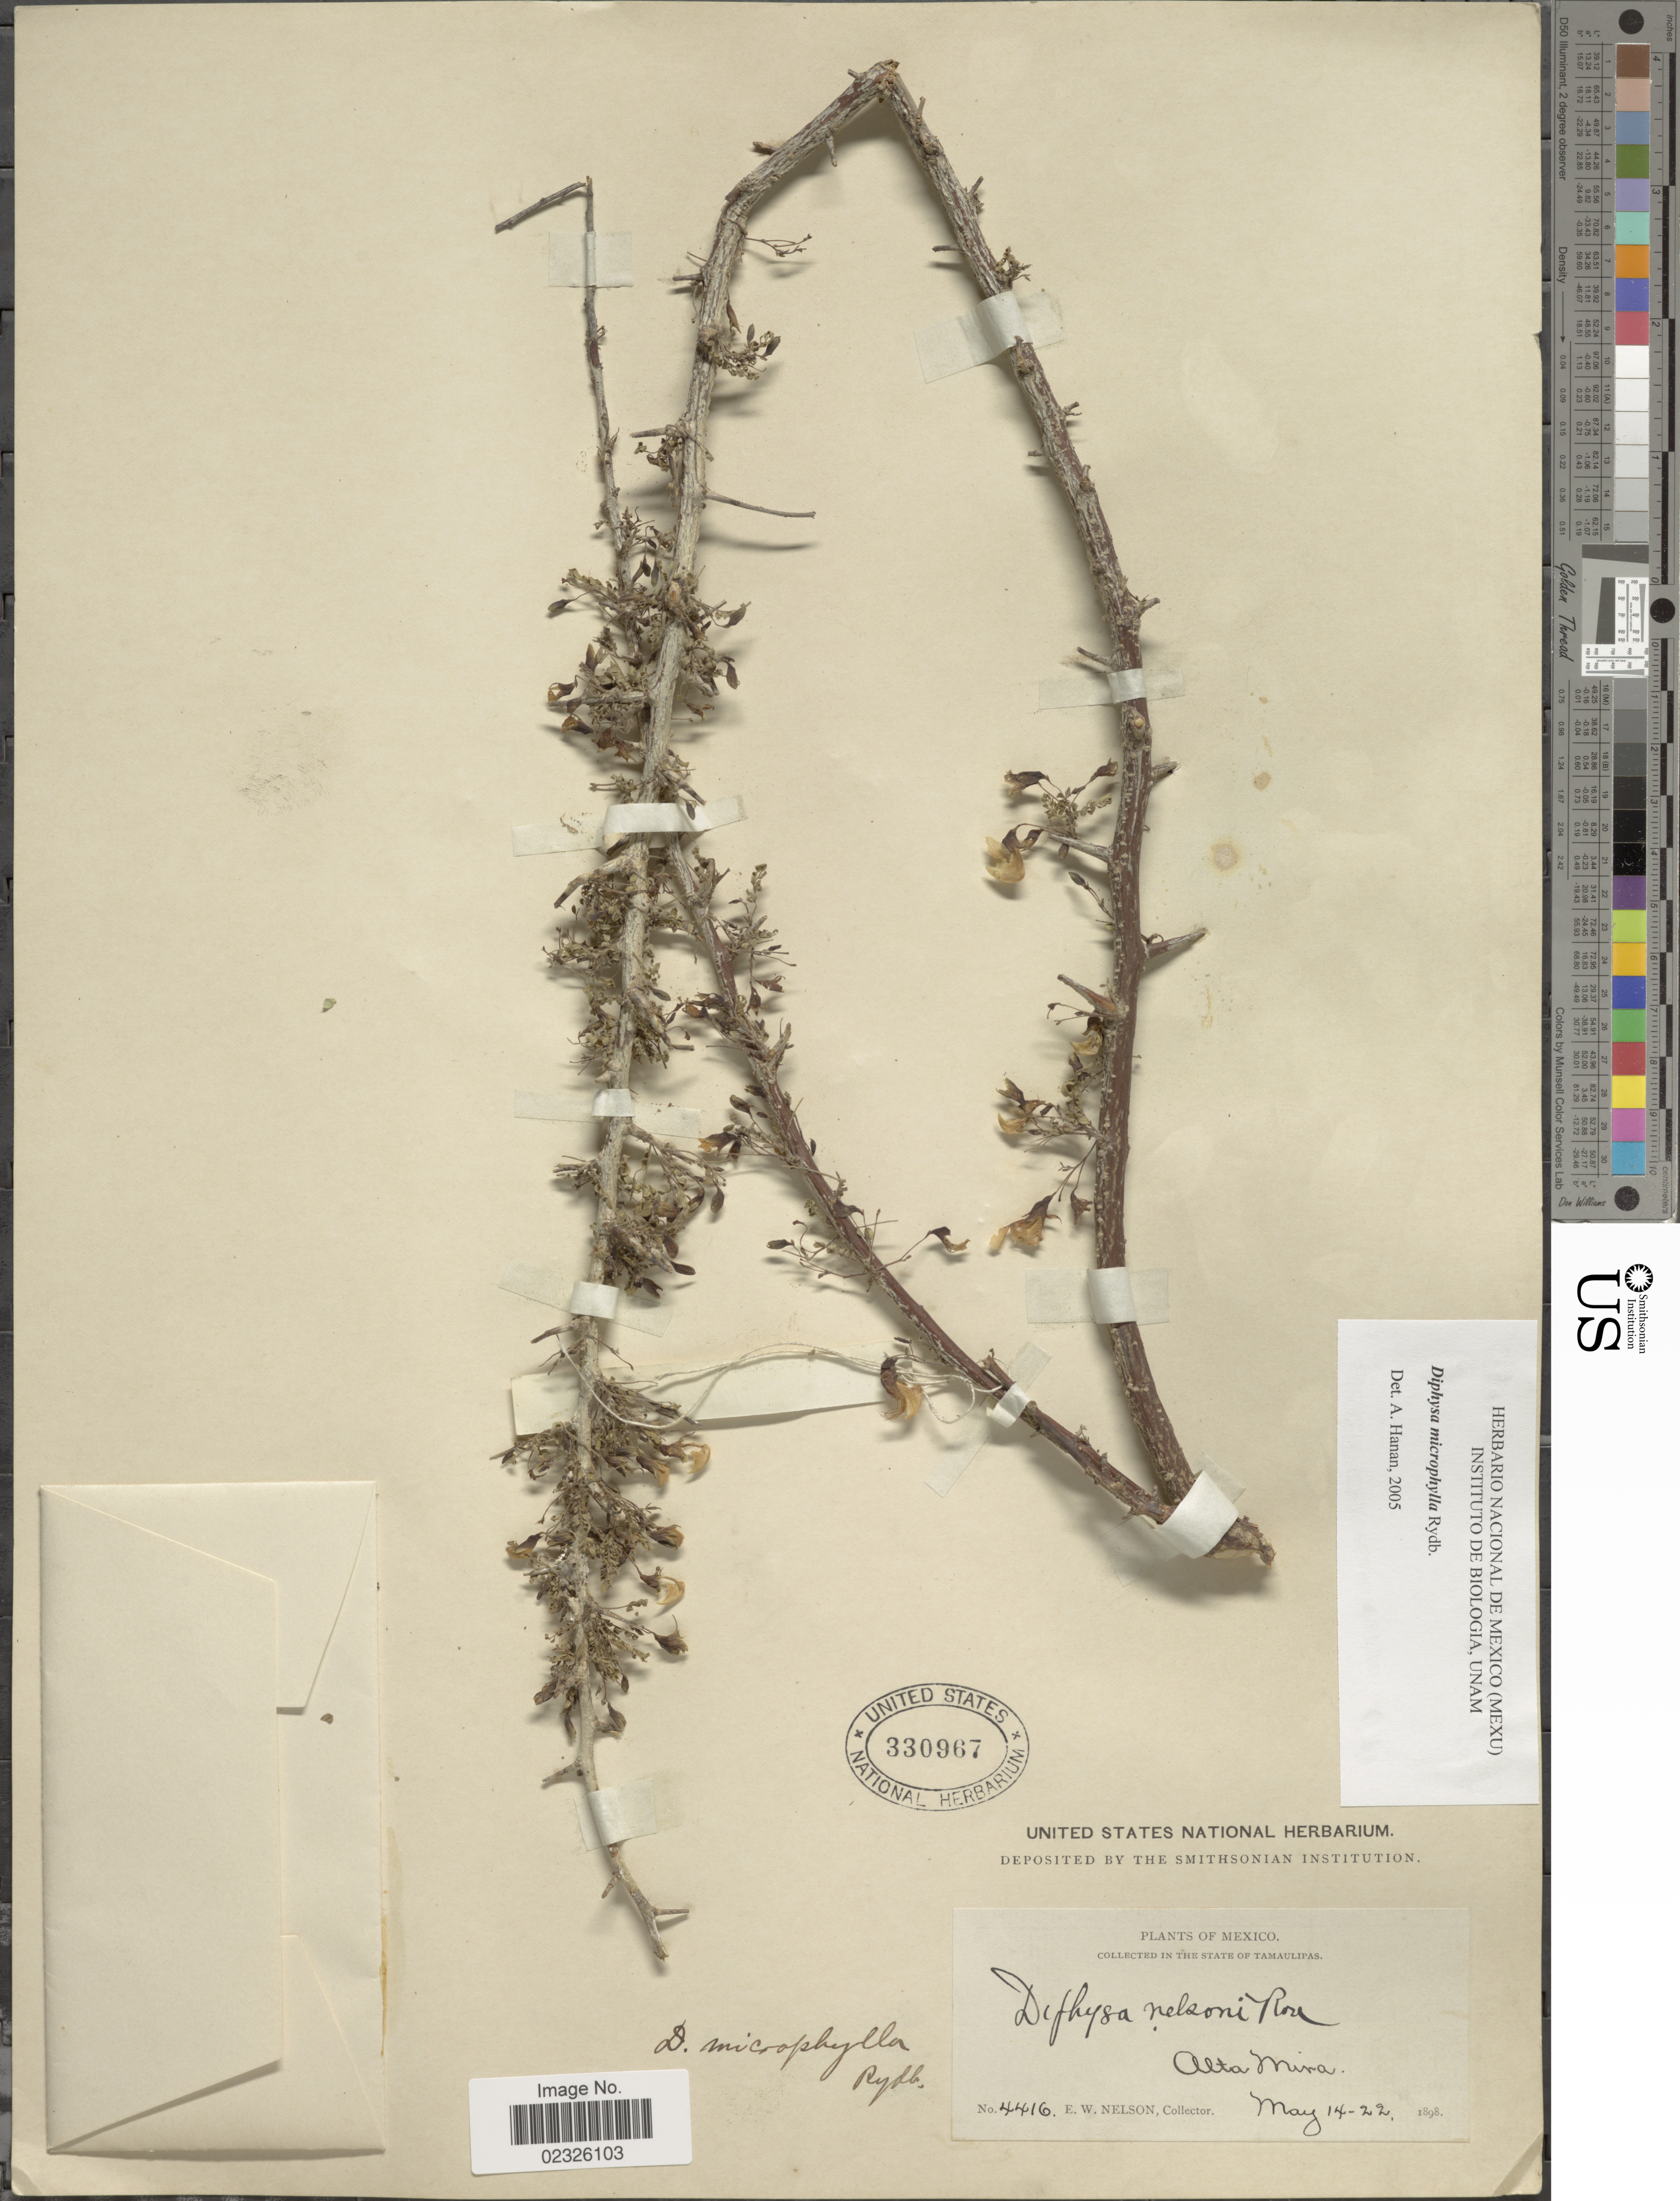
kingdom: Plantae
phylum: Tracheophyta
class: Magnoliopsida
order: Fabales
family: Fabaceae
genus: Diphysa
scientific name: Diphysa microphylla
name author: Rydb.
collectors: E. W. Nelson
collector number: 4416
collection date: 1898-05-14/1898-05-22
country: Mexico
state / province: Tamaulipas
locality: Alta Mira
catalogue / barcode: US 330967